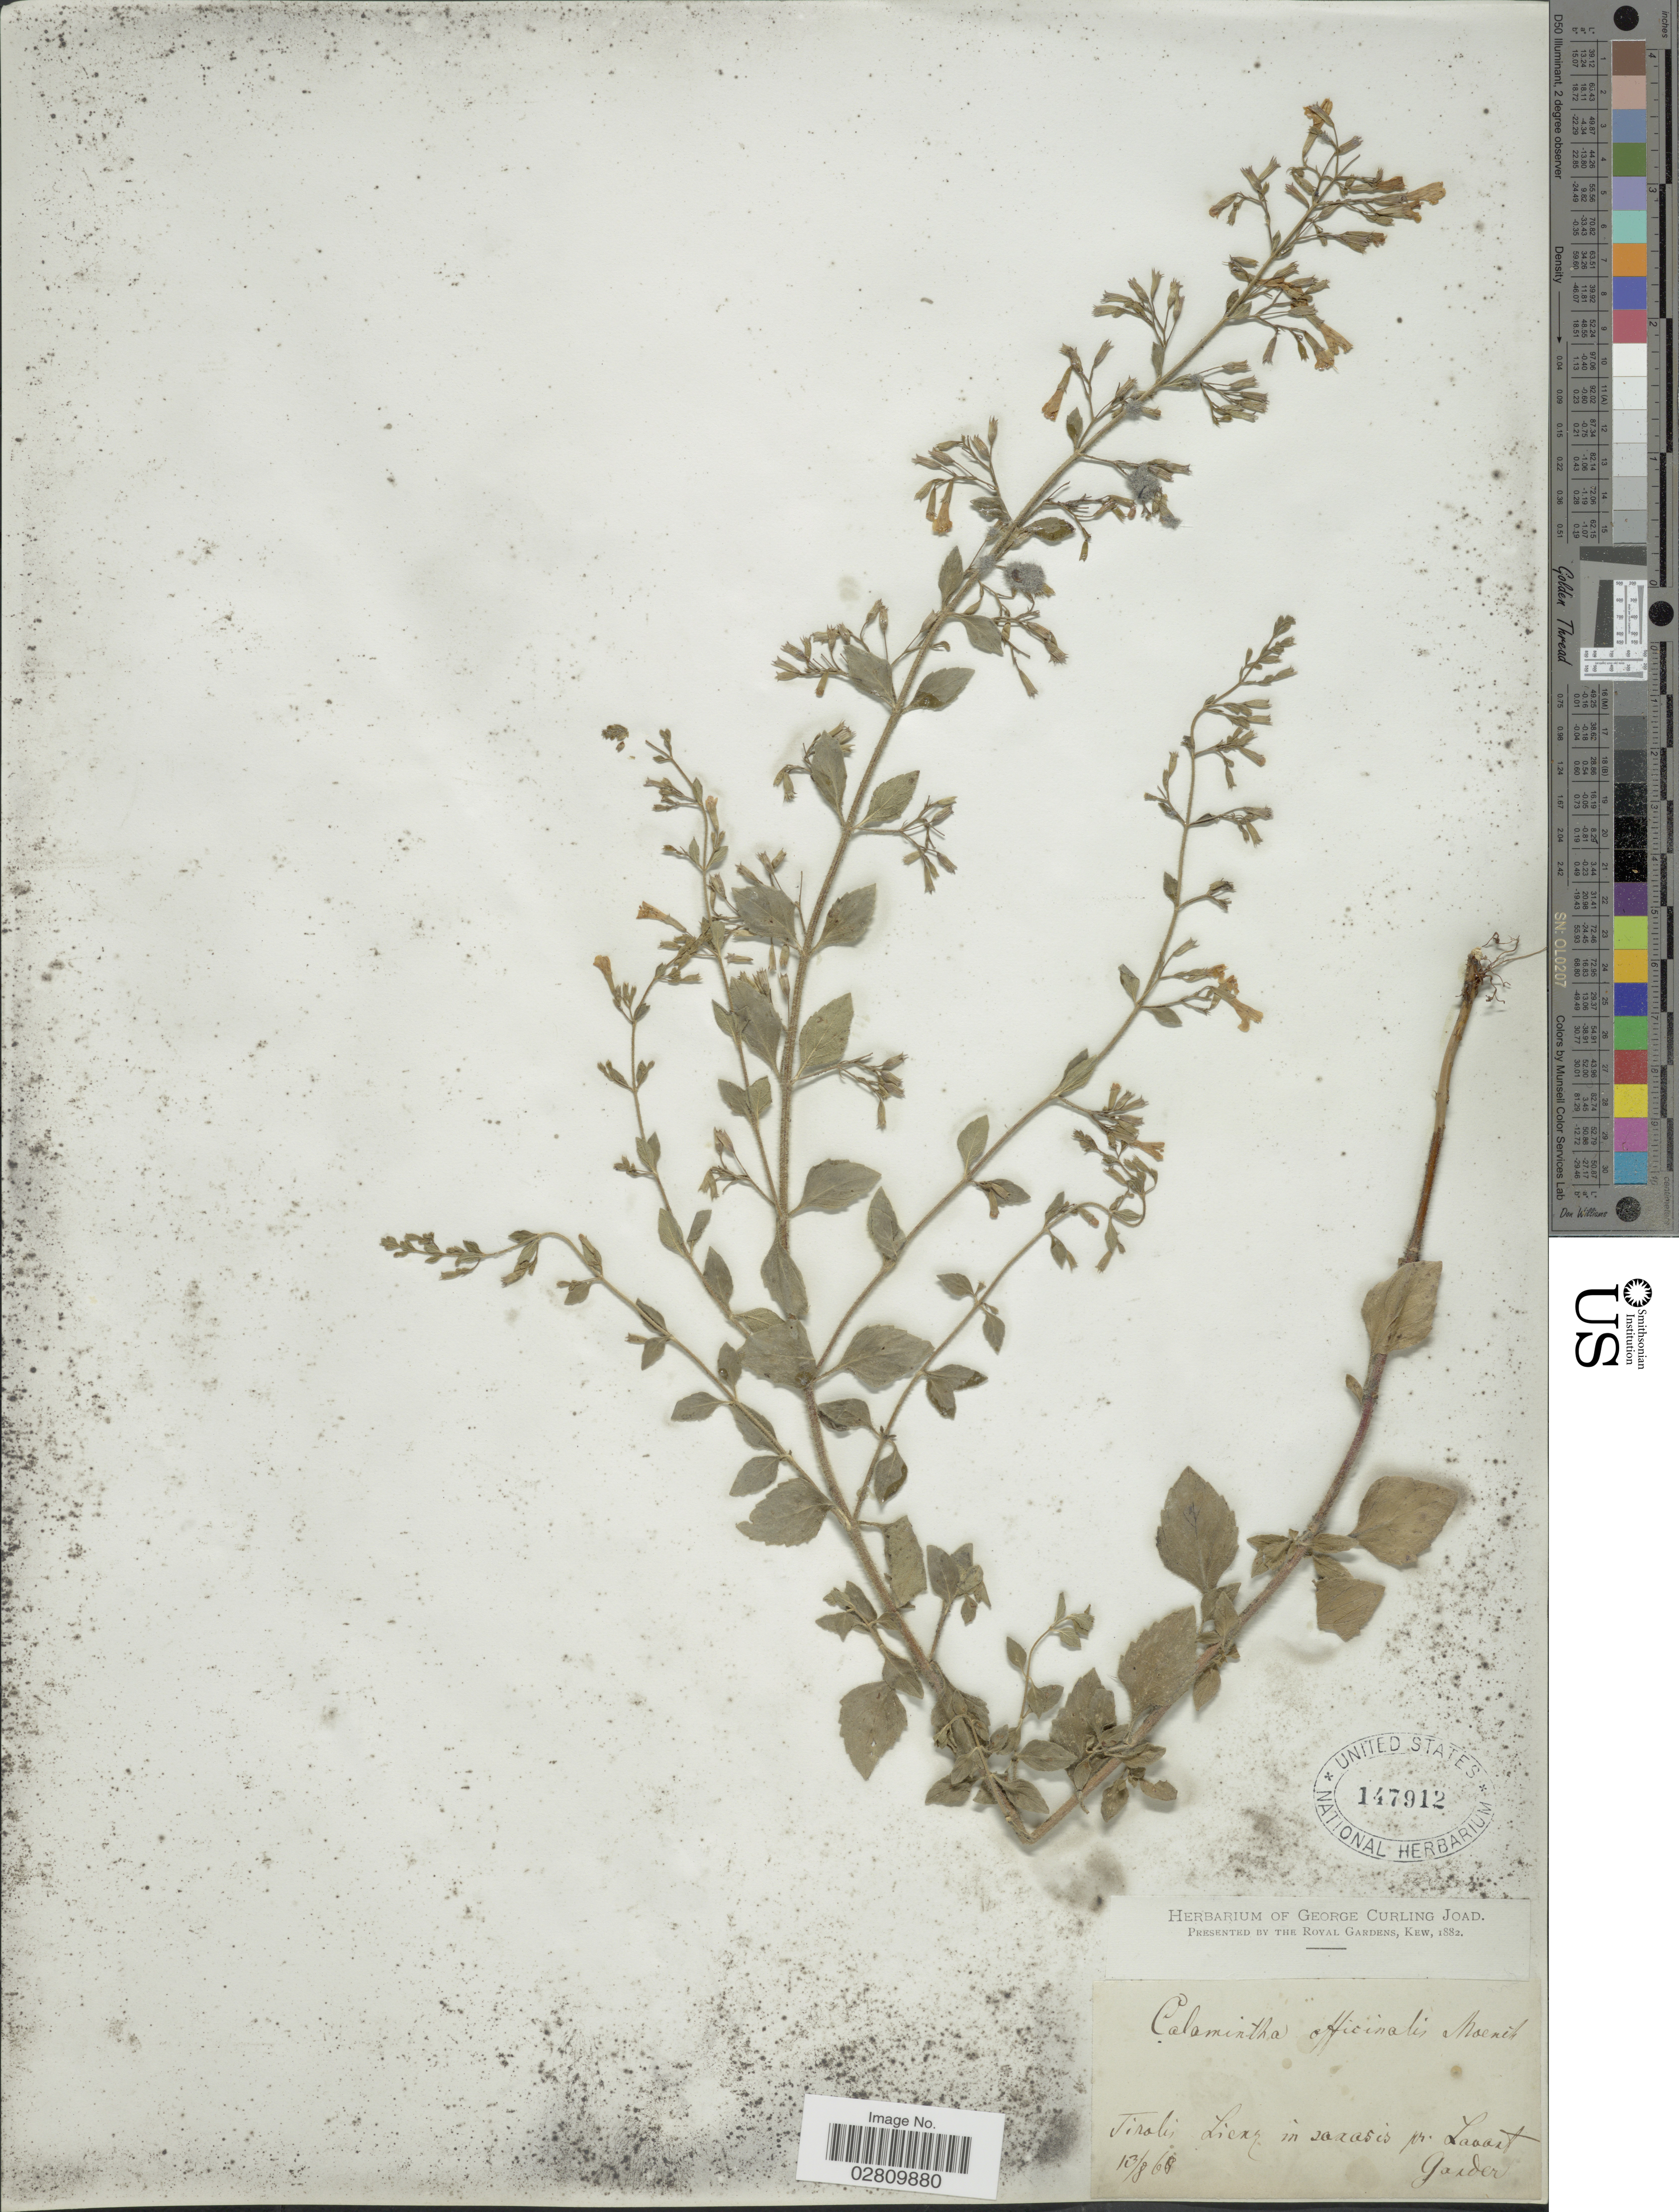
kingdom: Plantae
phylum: Tracheophyta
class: Magnoliopsida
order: Lamiales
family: Lamiaceae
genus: Calamintha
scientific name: Calamintha officinalis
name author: Moench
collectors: -- Gander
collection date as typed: Transcribed d/m/y: 13/8/68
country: Austria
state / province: Tirol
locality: Liexs in saxosis pr. Laoant [interpreted].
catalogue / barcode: US 147912